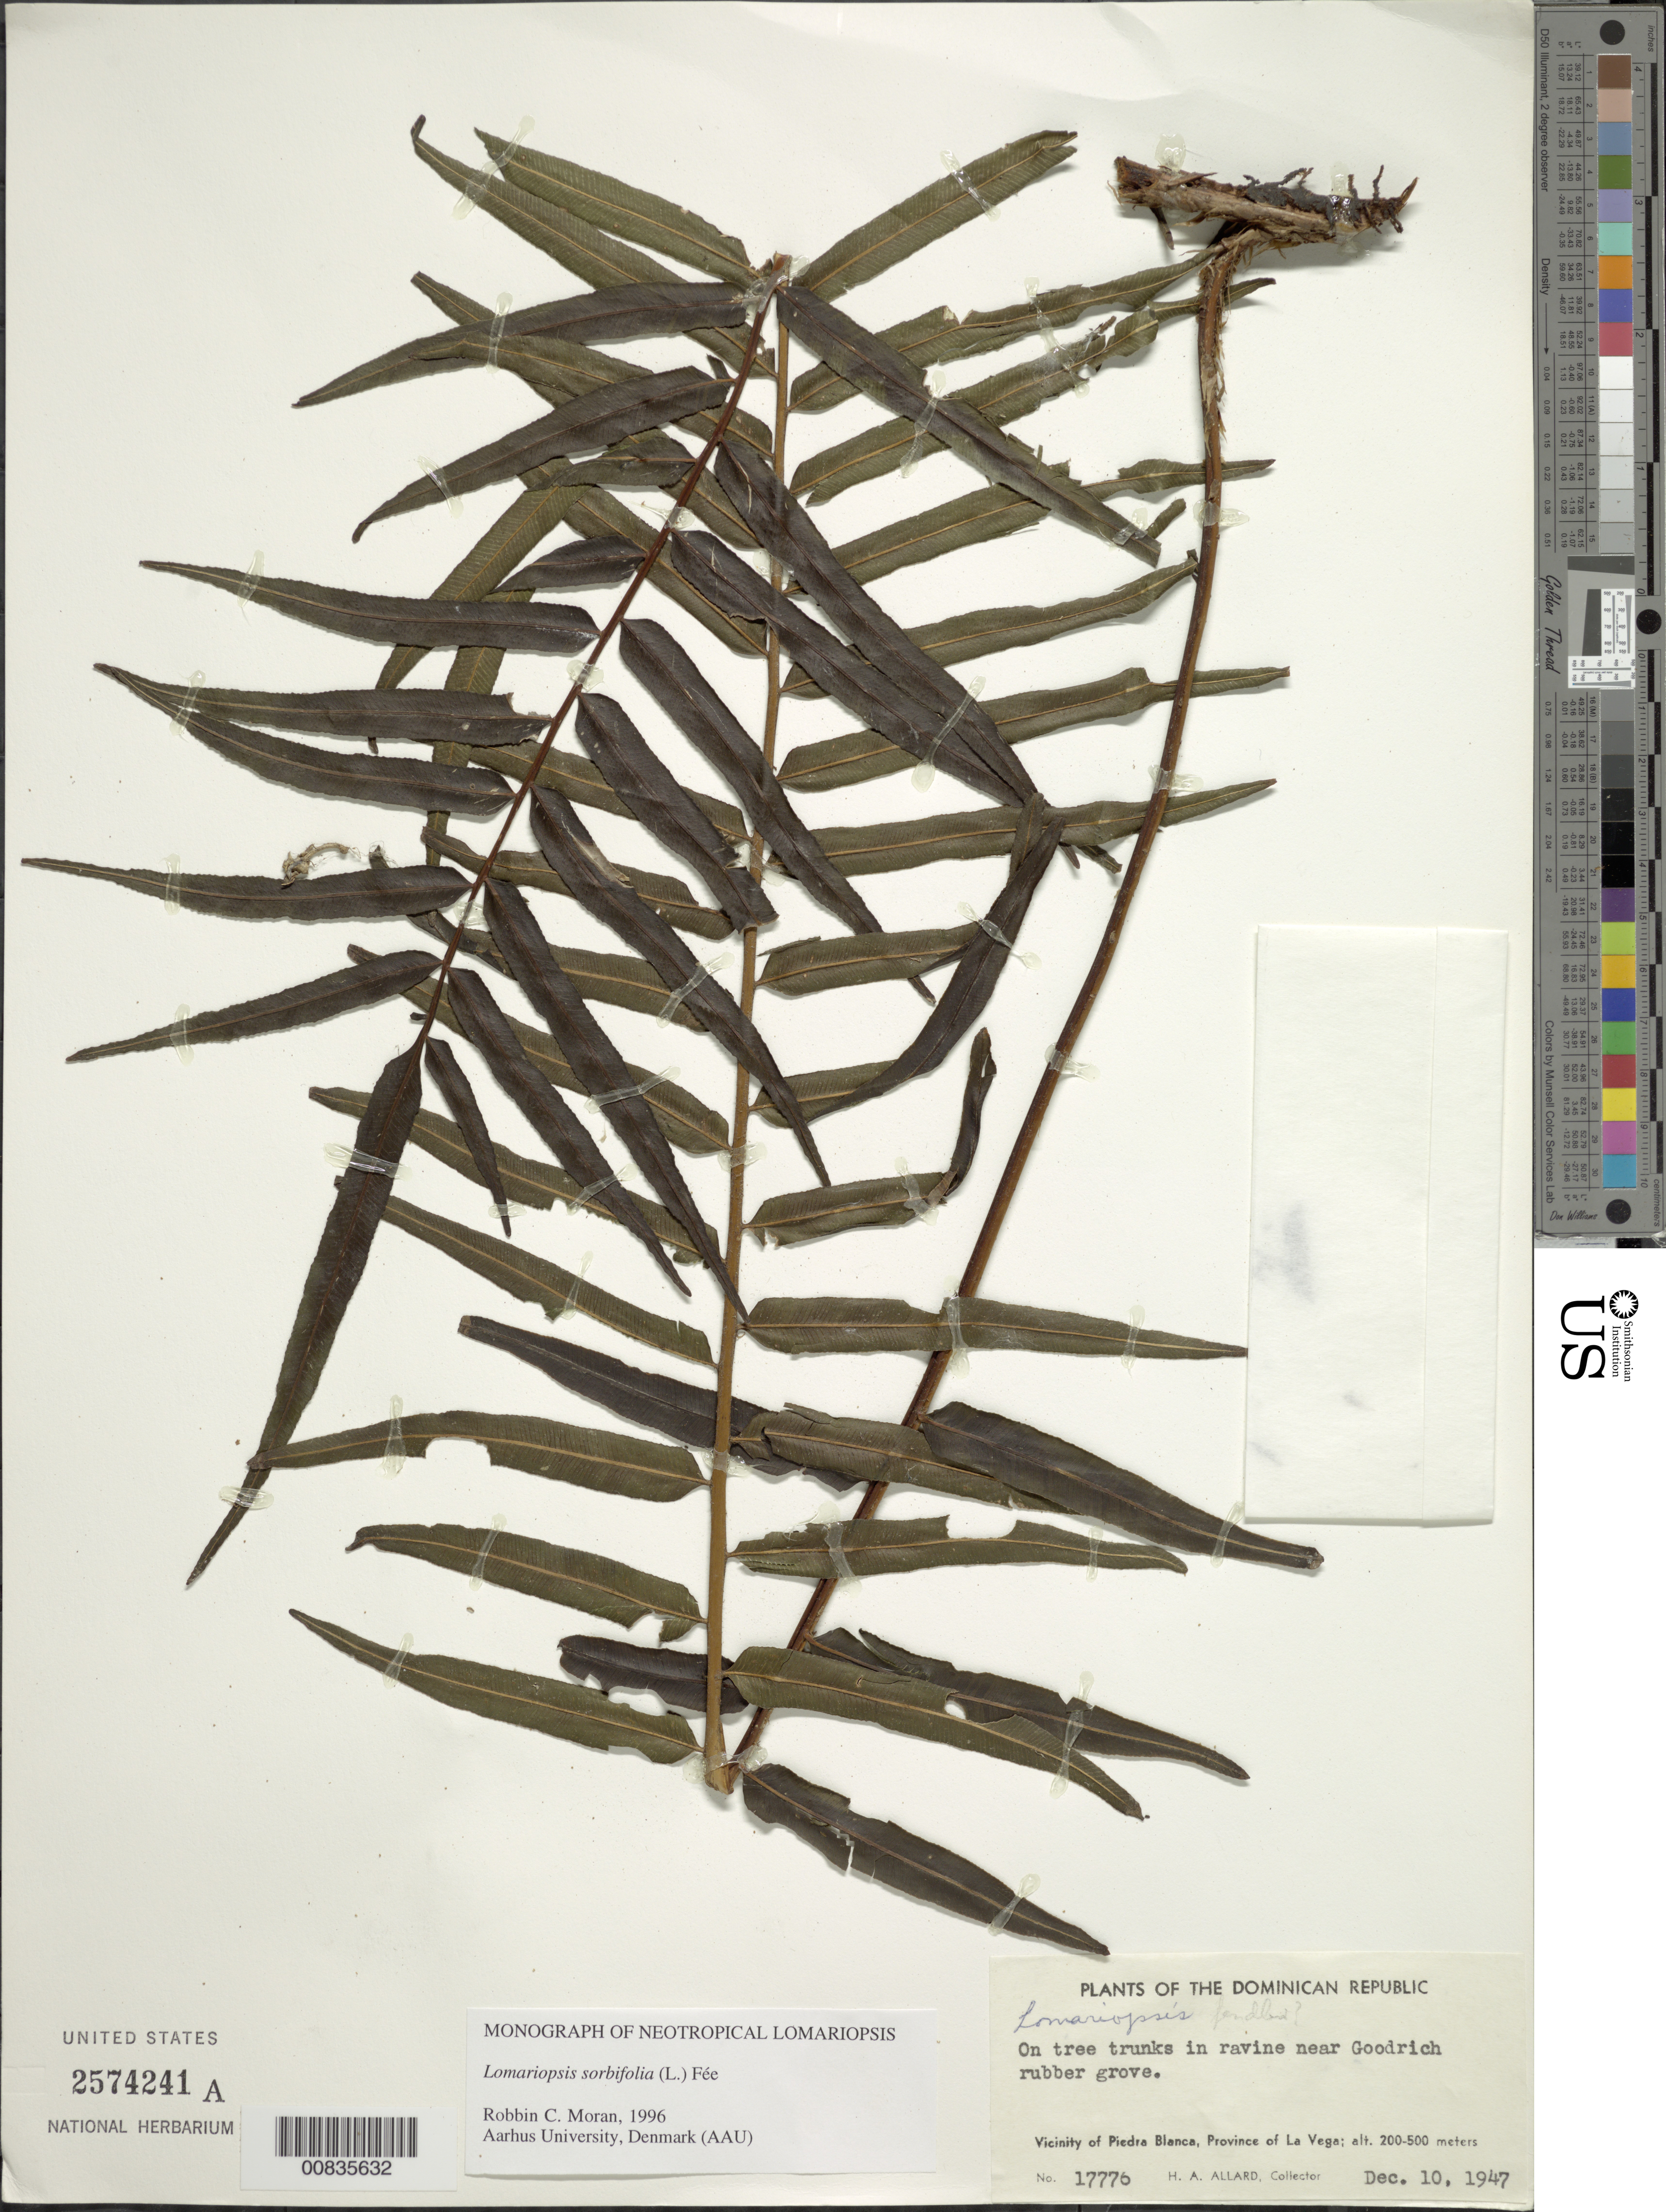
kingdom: Plantae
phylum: Tracheophyta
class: Polypodiopsida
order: Polypodiales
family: Lomariopsidaceae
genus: Lomariopsis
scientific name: Lomariopsis sorbifolia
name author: (L.) Fée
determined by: Moran, R. C.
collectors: H. A. Allard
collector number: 17776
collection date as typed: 10 Dec 1947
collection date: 1947-12-10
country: Dominican Republic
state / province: La Vega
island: Hispaniola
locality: Piedra Blanca vicinity, Goodrich Rubber Plantation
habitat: On tree trunks in ravine near rubber grove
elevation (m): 200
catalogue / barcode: US 2574241A